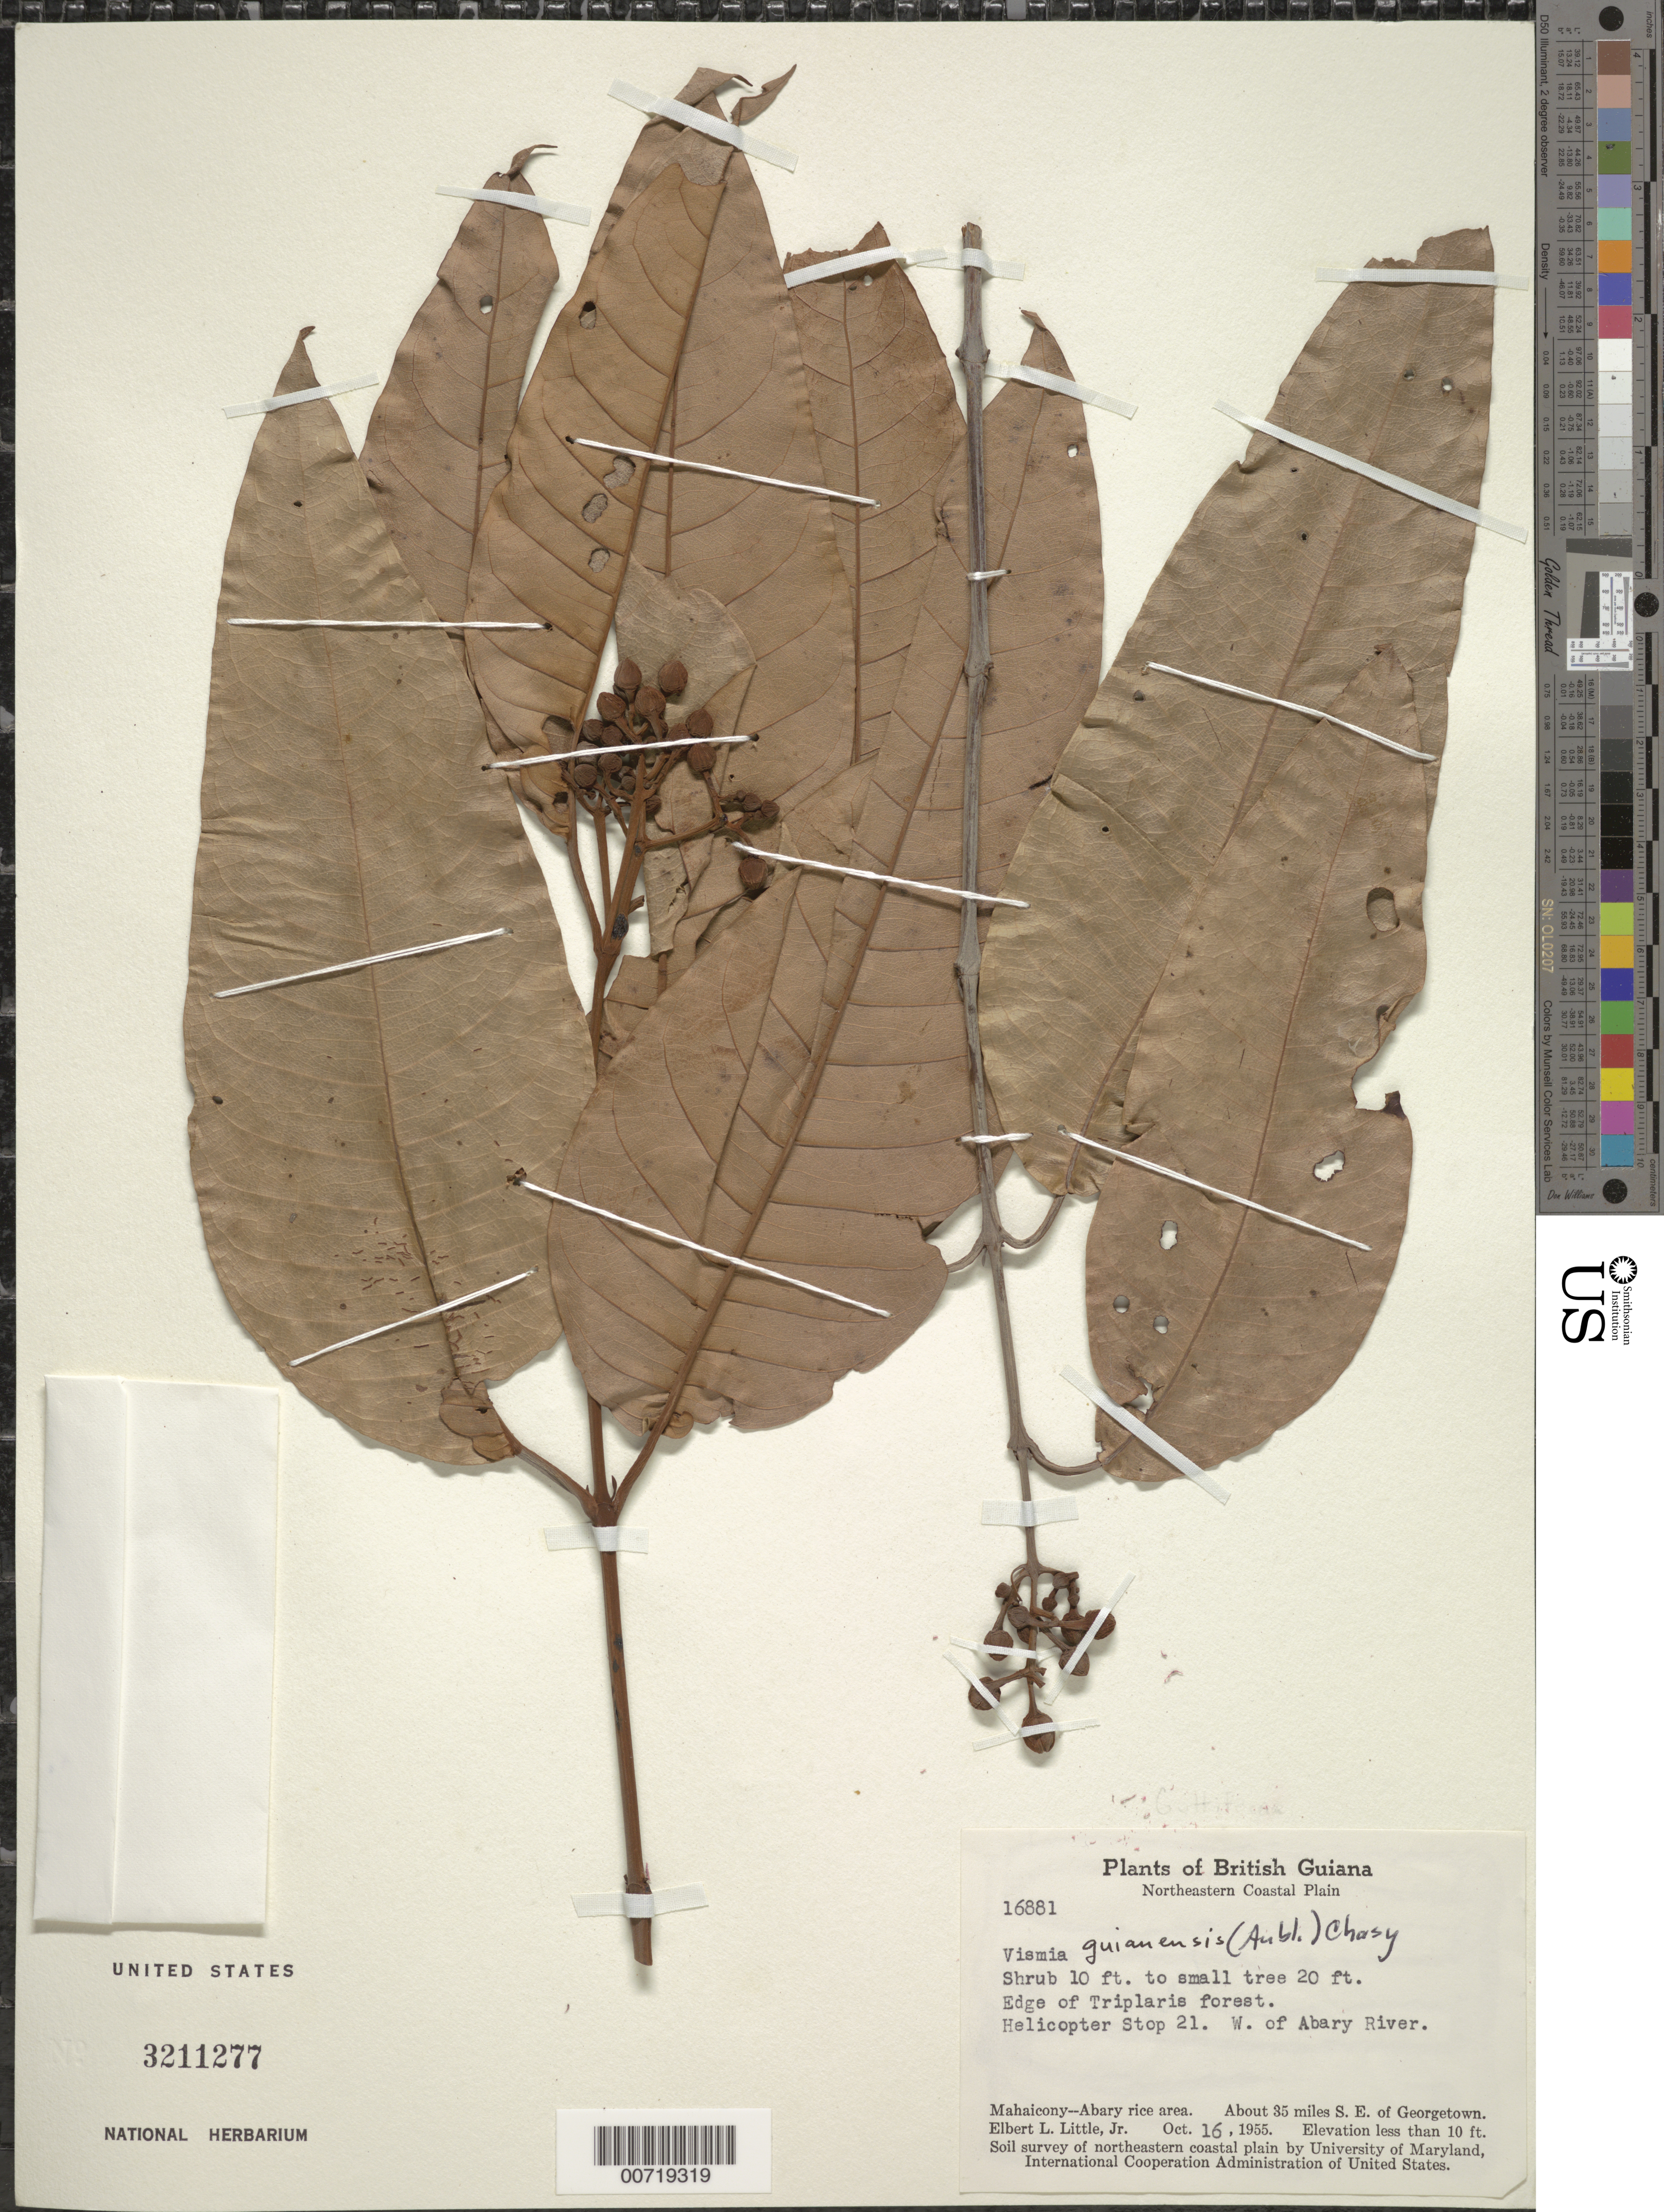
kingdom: Plantae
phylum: Tracheophyta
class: Magnoliopsida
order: Malpighiales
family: Hypericaceae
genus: Vismia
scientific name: Vismia guianensis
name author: (Aubl.) Pers.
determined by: Pipoly, J. J., III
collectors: E. L. Little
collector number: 16881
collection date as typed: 16-Oct-55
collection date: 1955-10-16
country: Guyana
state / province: Mahaica-Berbice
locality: Mahaicony-Abary rice area, E bank Demerara R., about 35 mi. SE of Georgetown, W of Abary R.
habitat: Edge of Triplaris forest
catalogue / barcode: US 3211277